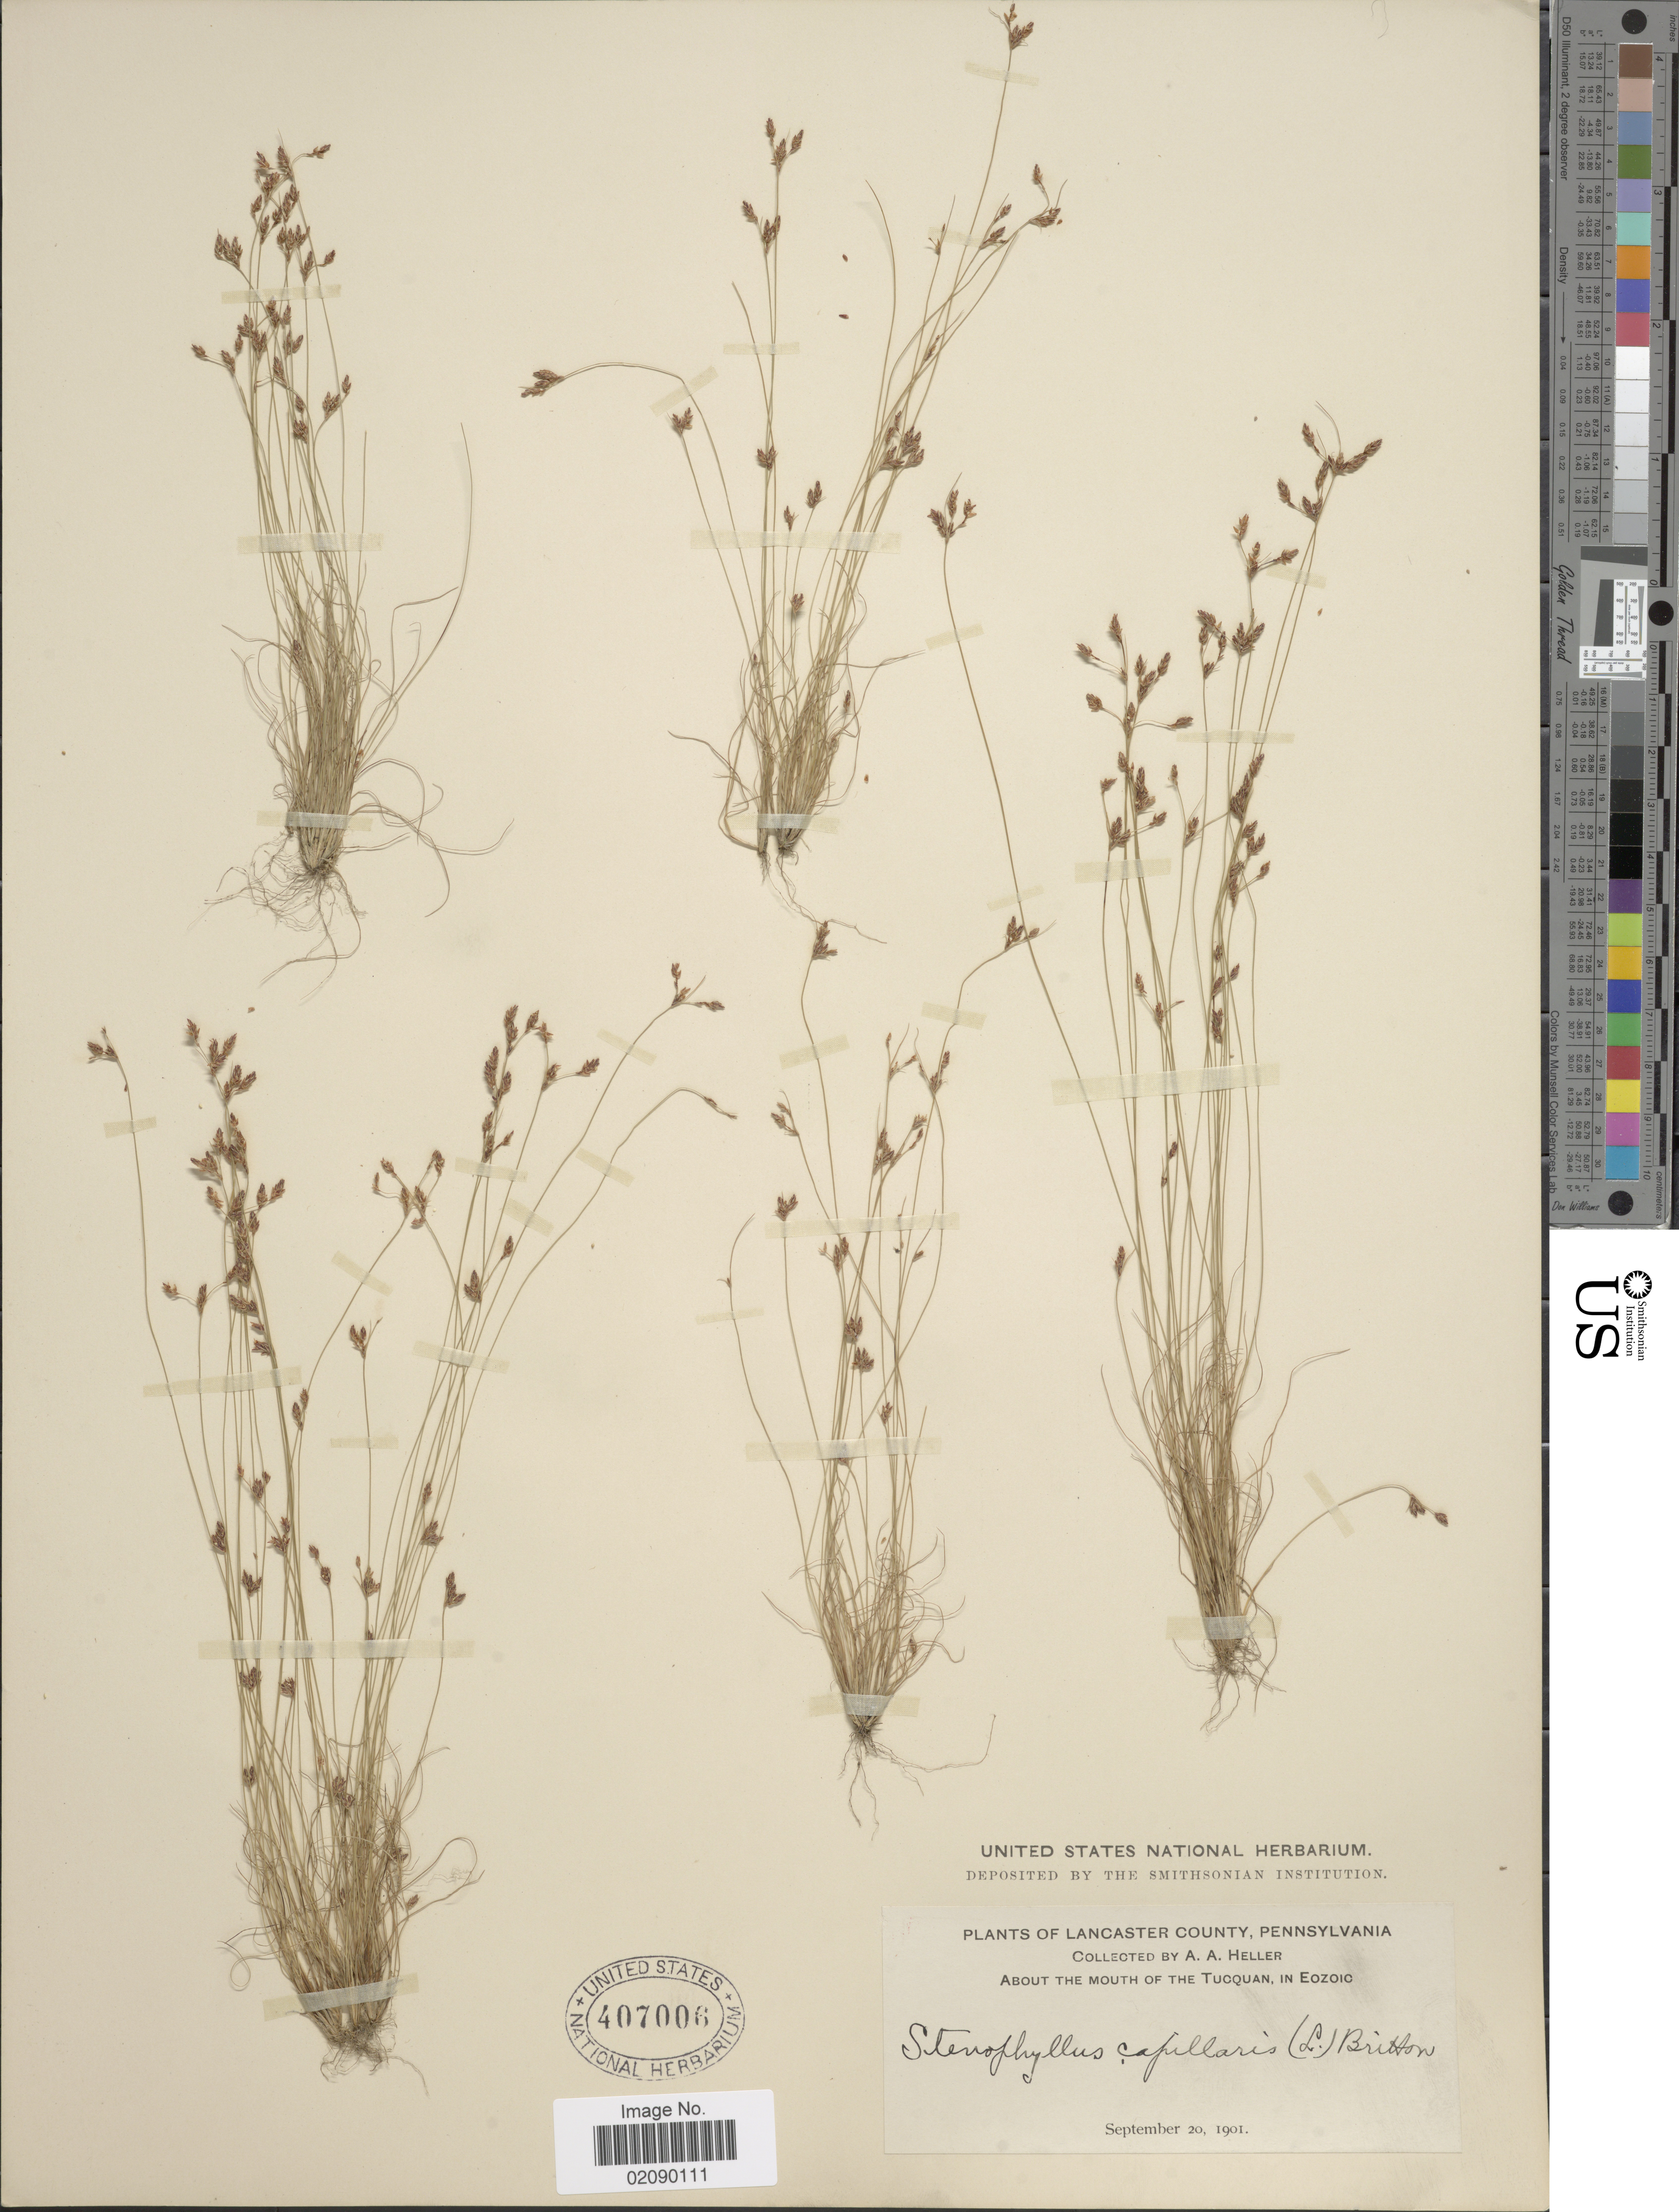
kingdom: Plantae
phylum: Tracheophyta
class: Liliopsida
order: Poales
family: Cyperaceae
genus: Bulbostylis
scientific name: Bulbostylis capillaris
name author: (L.) Kunth ex C.B. Clarke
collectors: A. A. Heller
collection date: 1901-09-20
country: United States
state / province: Pennsylvania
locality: Lancaster County, About the Mouth of the Tucquan, in Eozoic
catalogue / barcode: US 407006